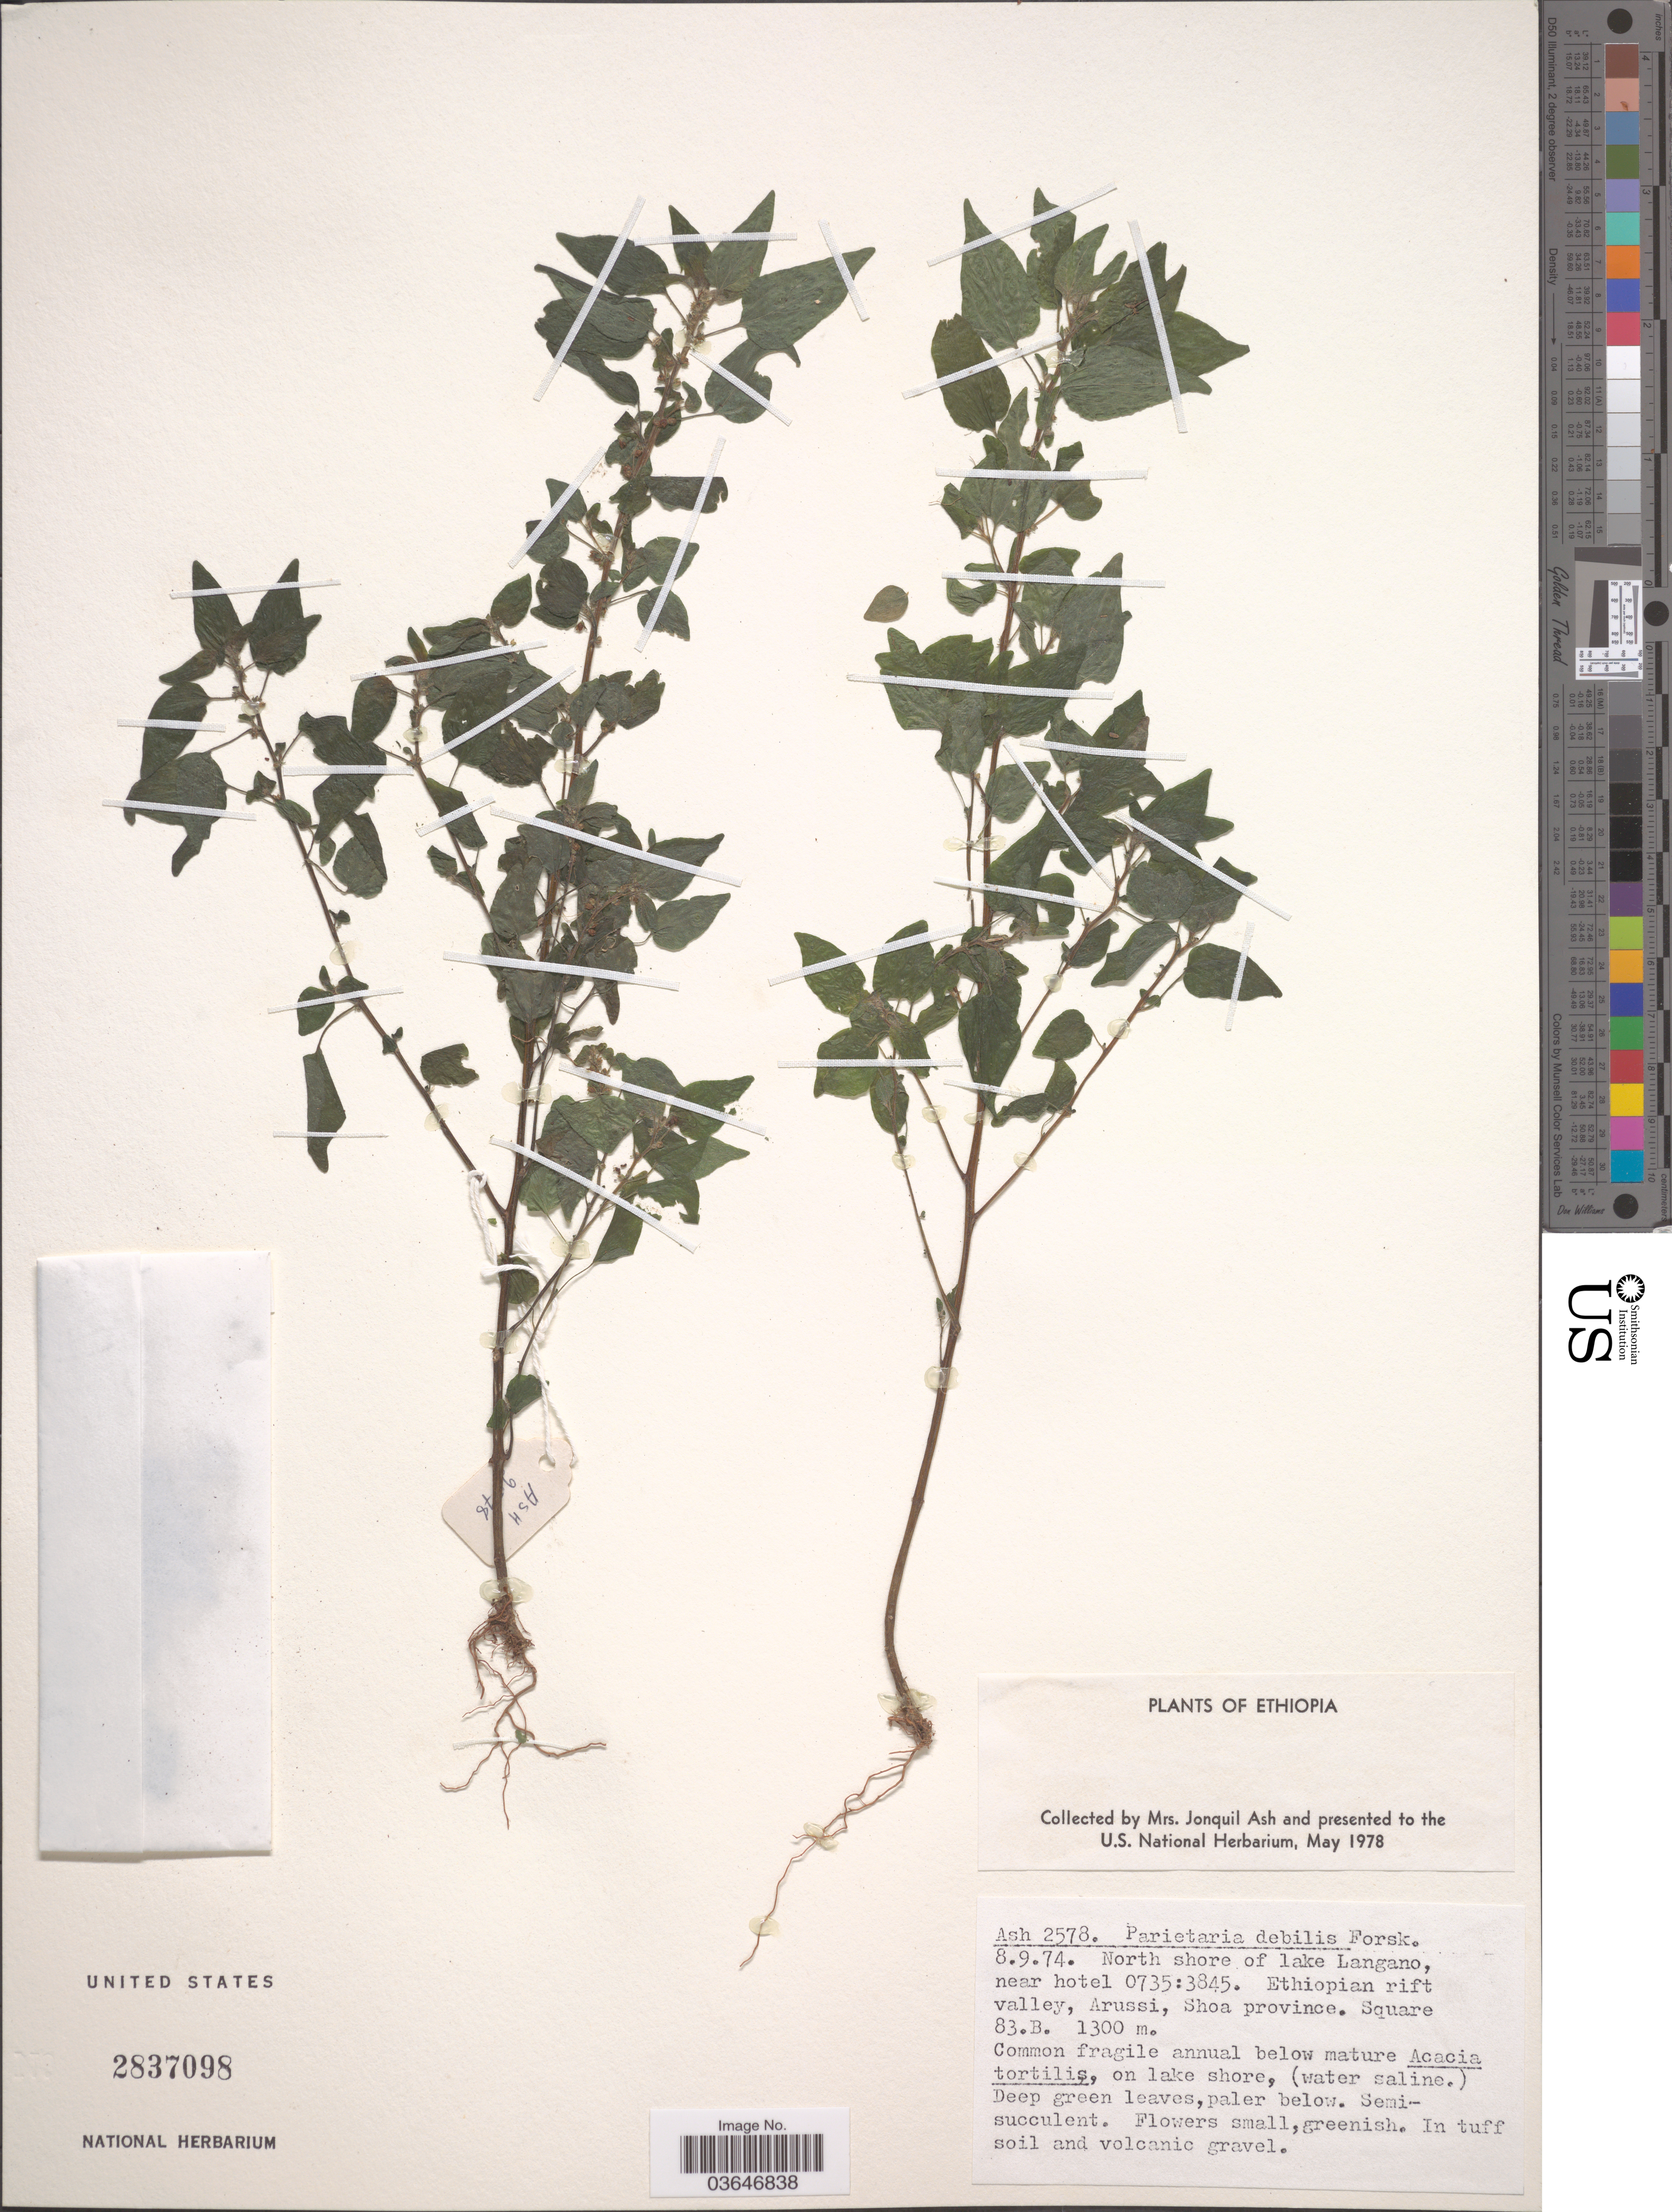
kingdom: Plantae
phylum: Tracheophyta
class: Magnoliopsida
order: Rosales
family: Urticaceae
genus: Parietaria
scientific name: Parietaria debilis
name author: G. Forst.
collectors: J. Ash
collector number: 2578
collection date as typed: Transcribed d/m/y: 8/9/74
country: Ethiopia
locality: North shore of lake Langano, near hotel 0735:3845. Ethiopian rift valley, Arussi, Shoa province. Square 83.B.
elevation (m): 1300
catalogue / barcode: US 2837098